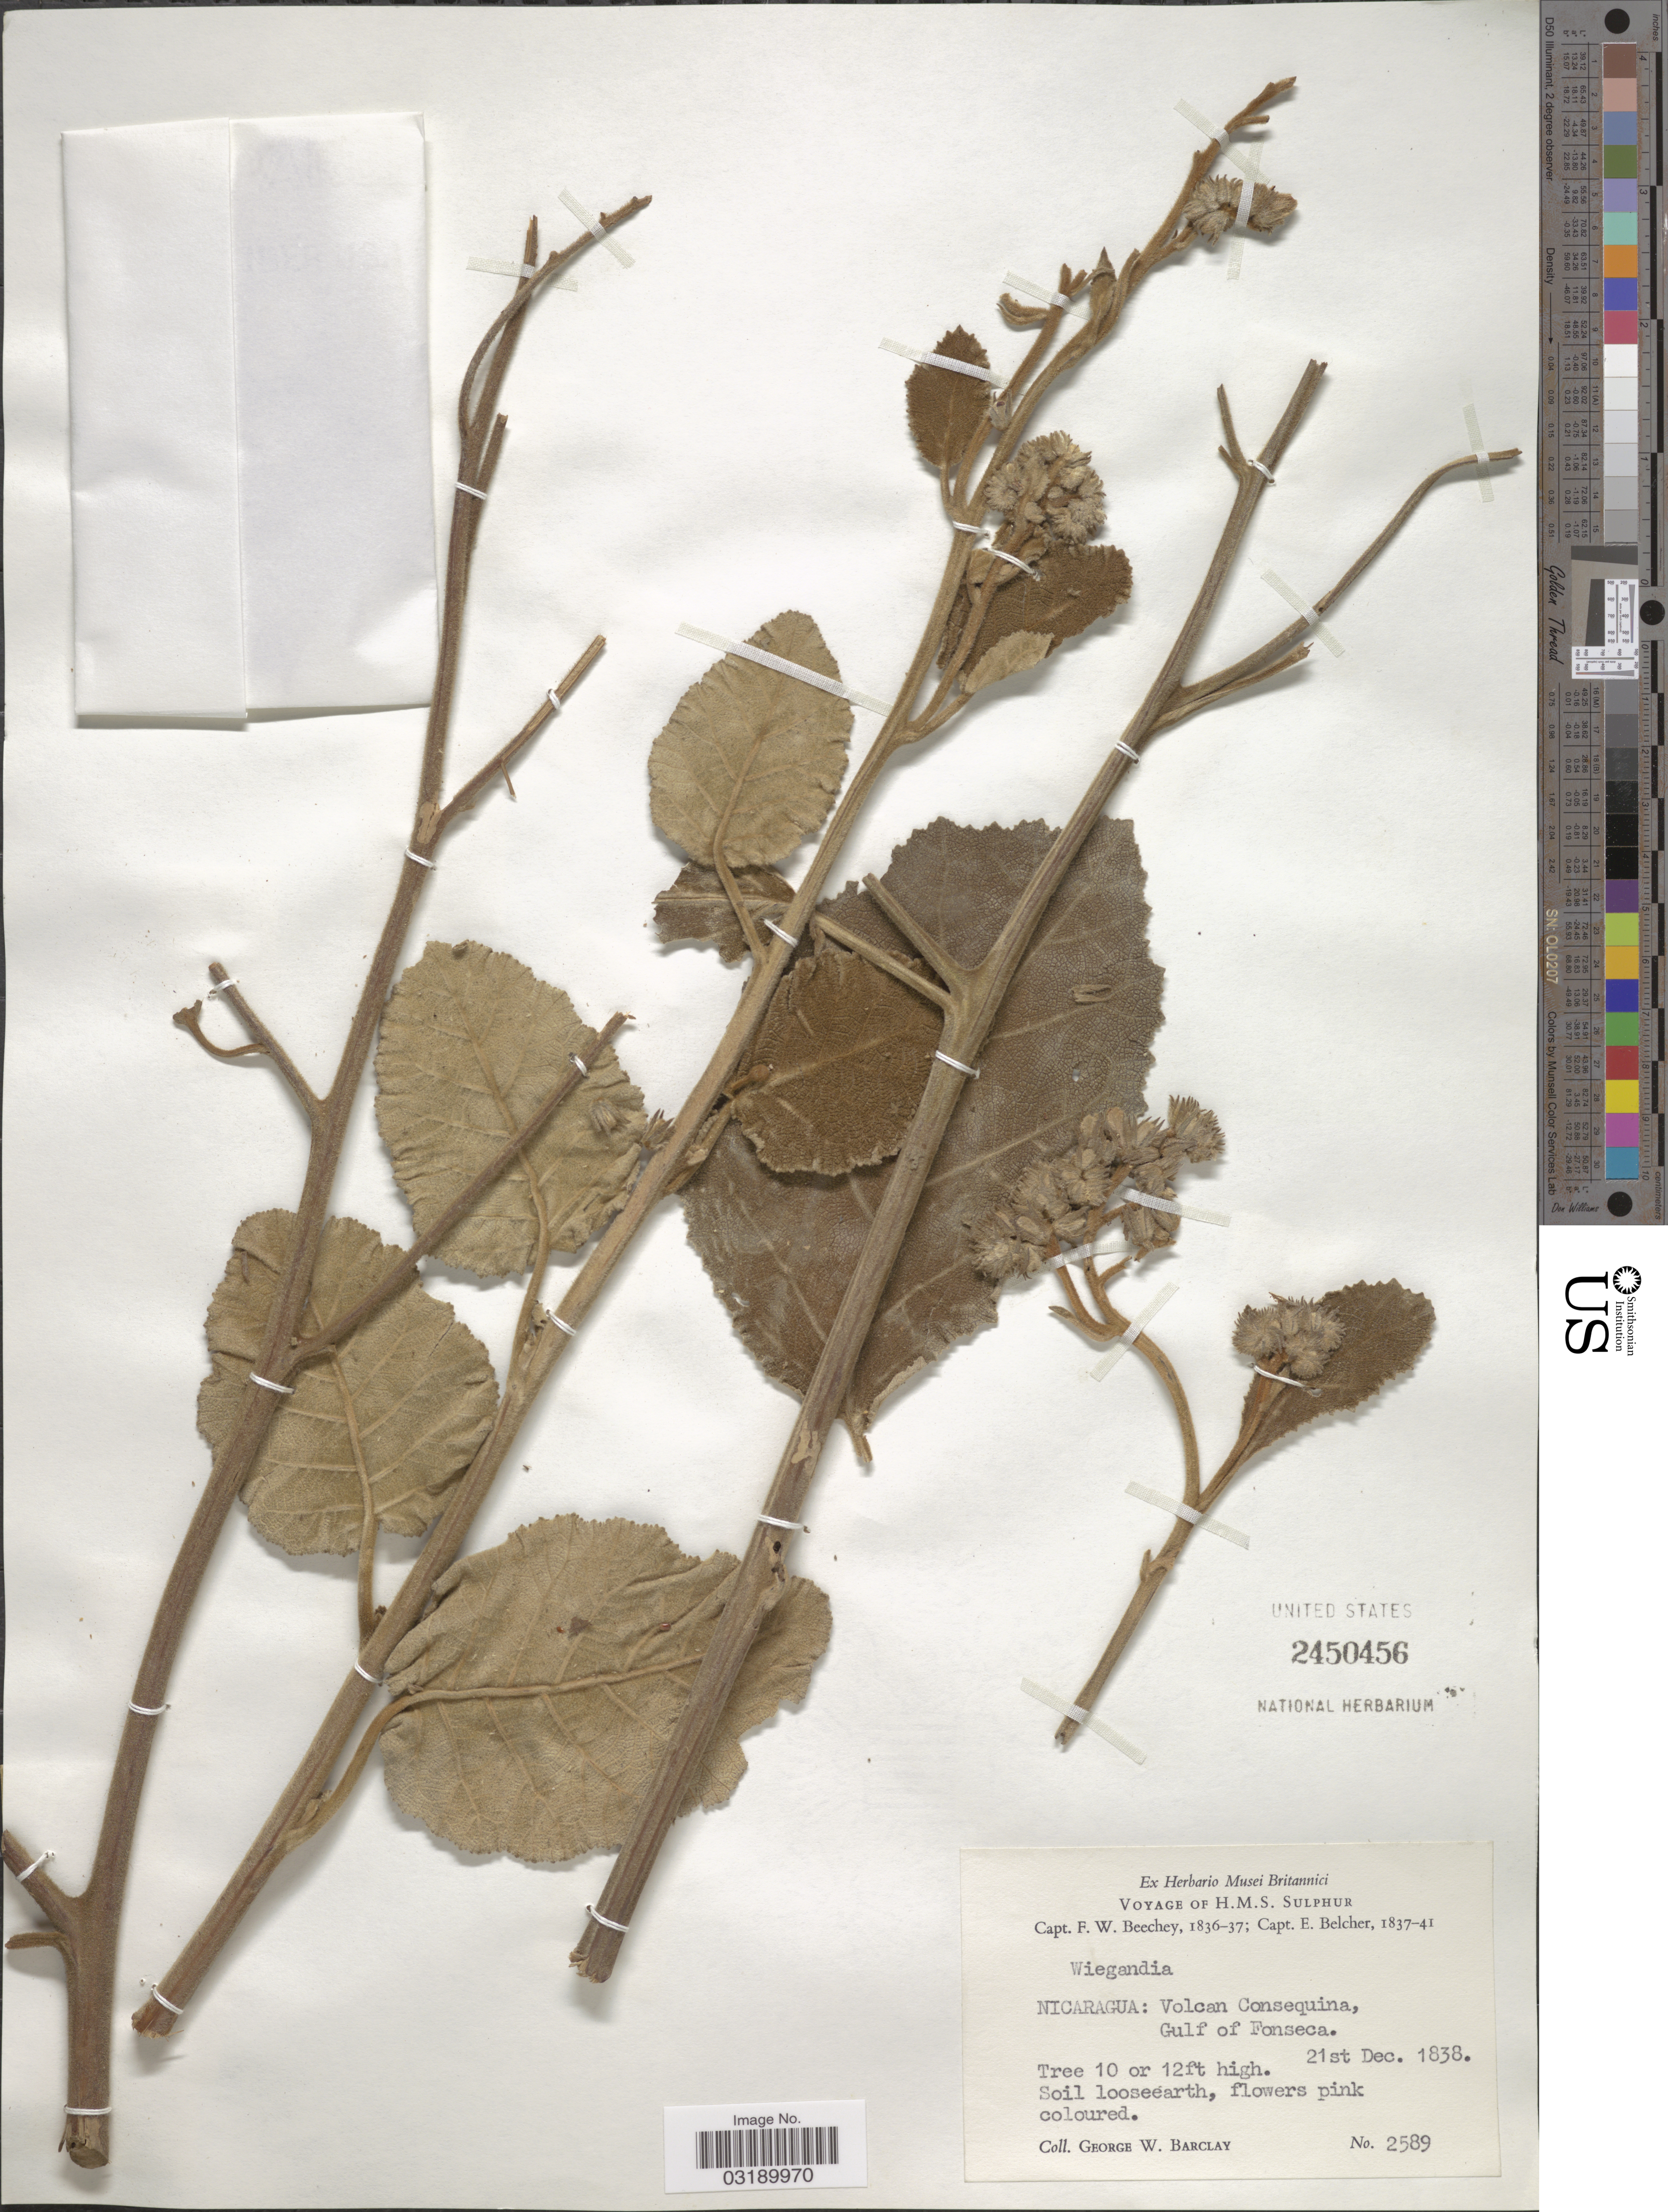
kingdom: Plantae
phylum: Tracheophyta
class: Magnoliopsida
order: Boraginales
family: Namaceae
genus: Wigandia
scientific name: Wigandia sp.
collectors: G. W. Barclay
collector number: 2589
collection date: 1838-12-21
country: Nicaragua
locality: Volcan Consequina, Gulf of Fonseca.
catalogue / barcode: US 2450456